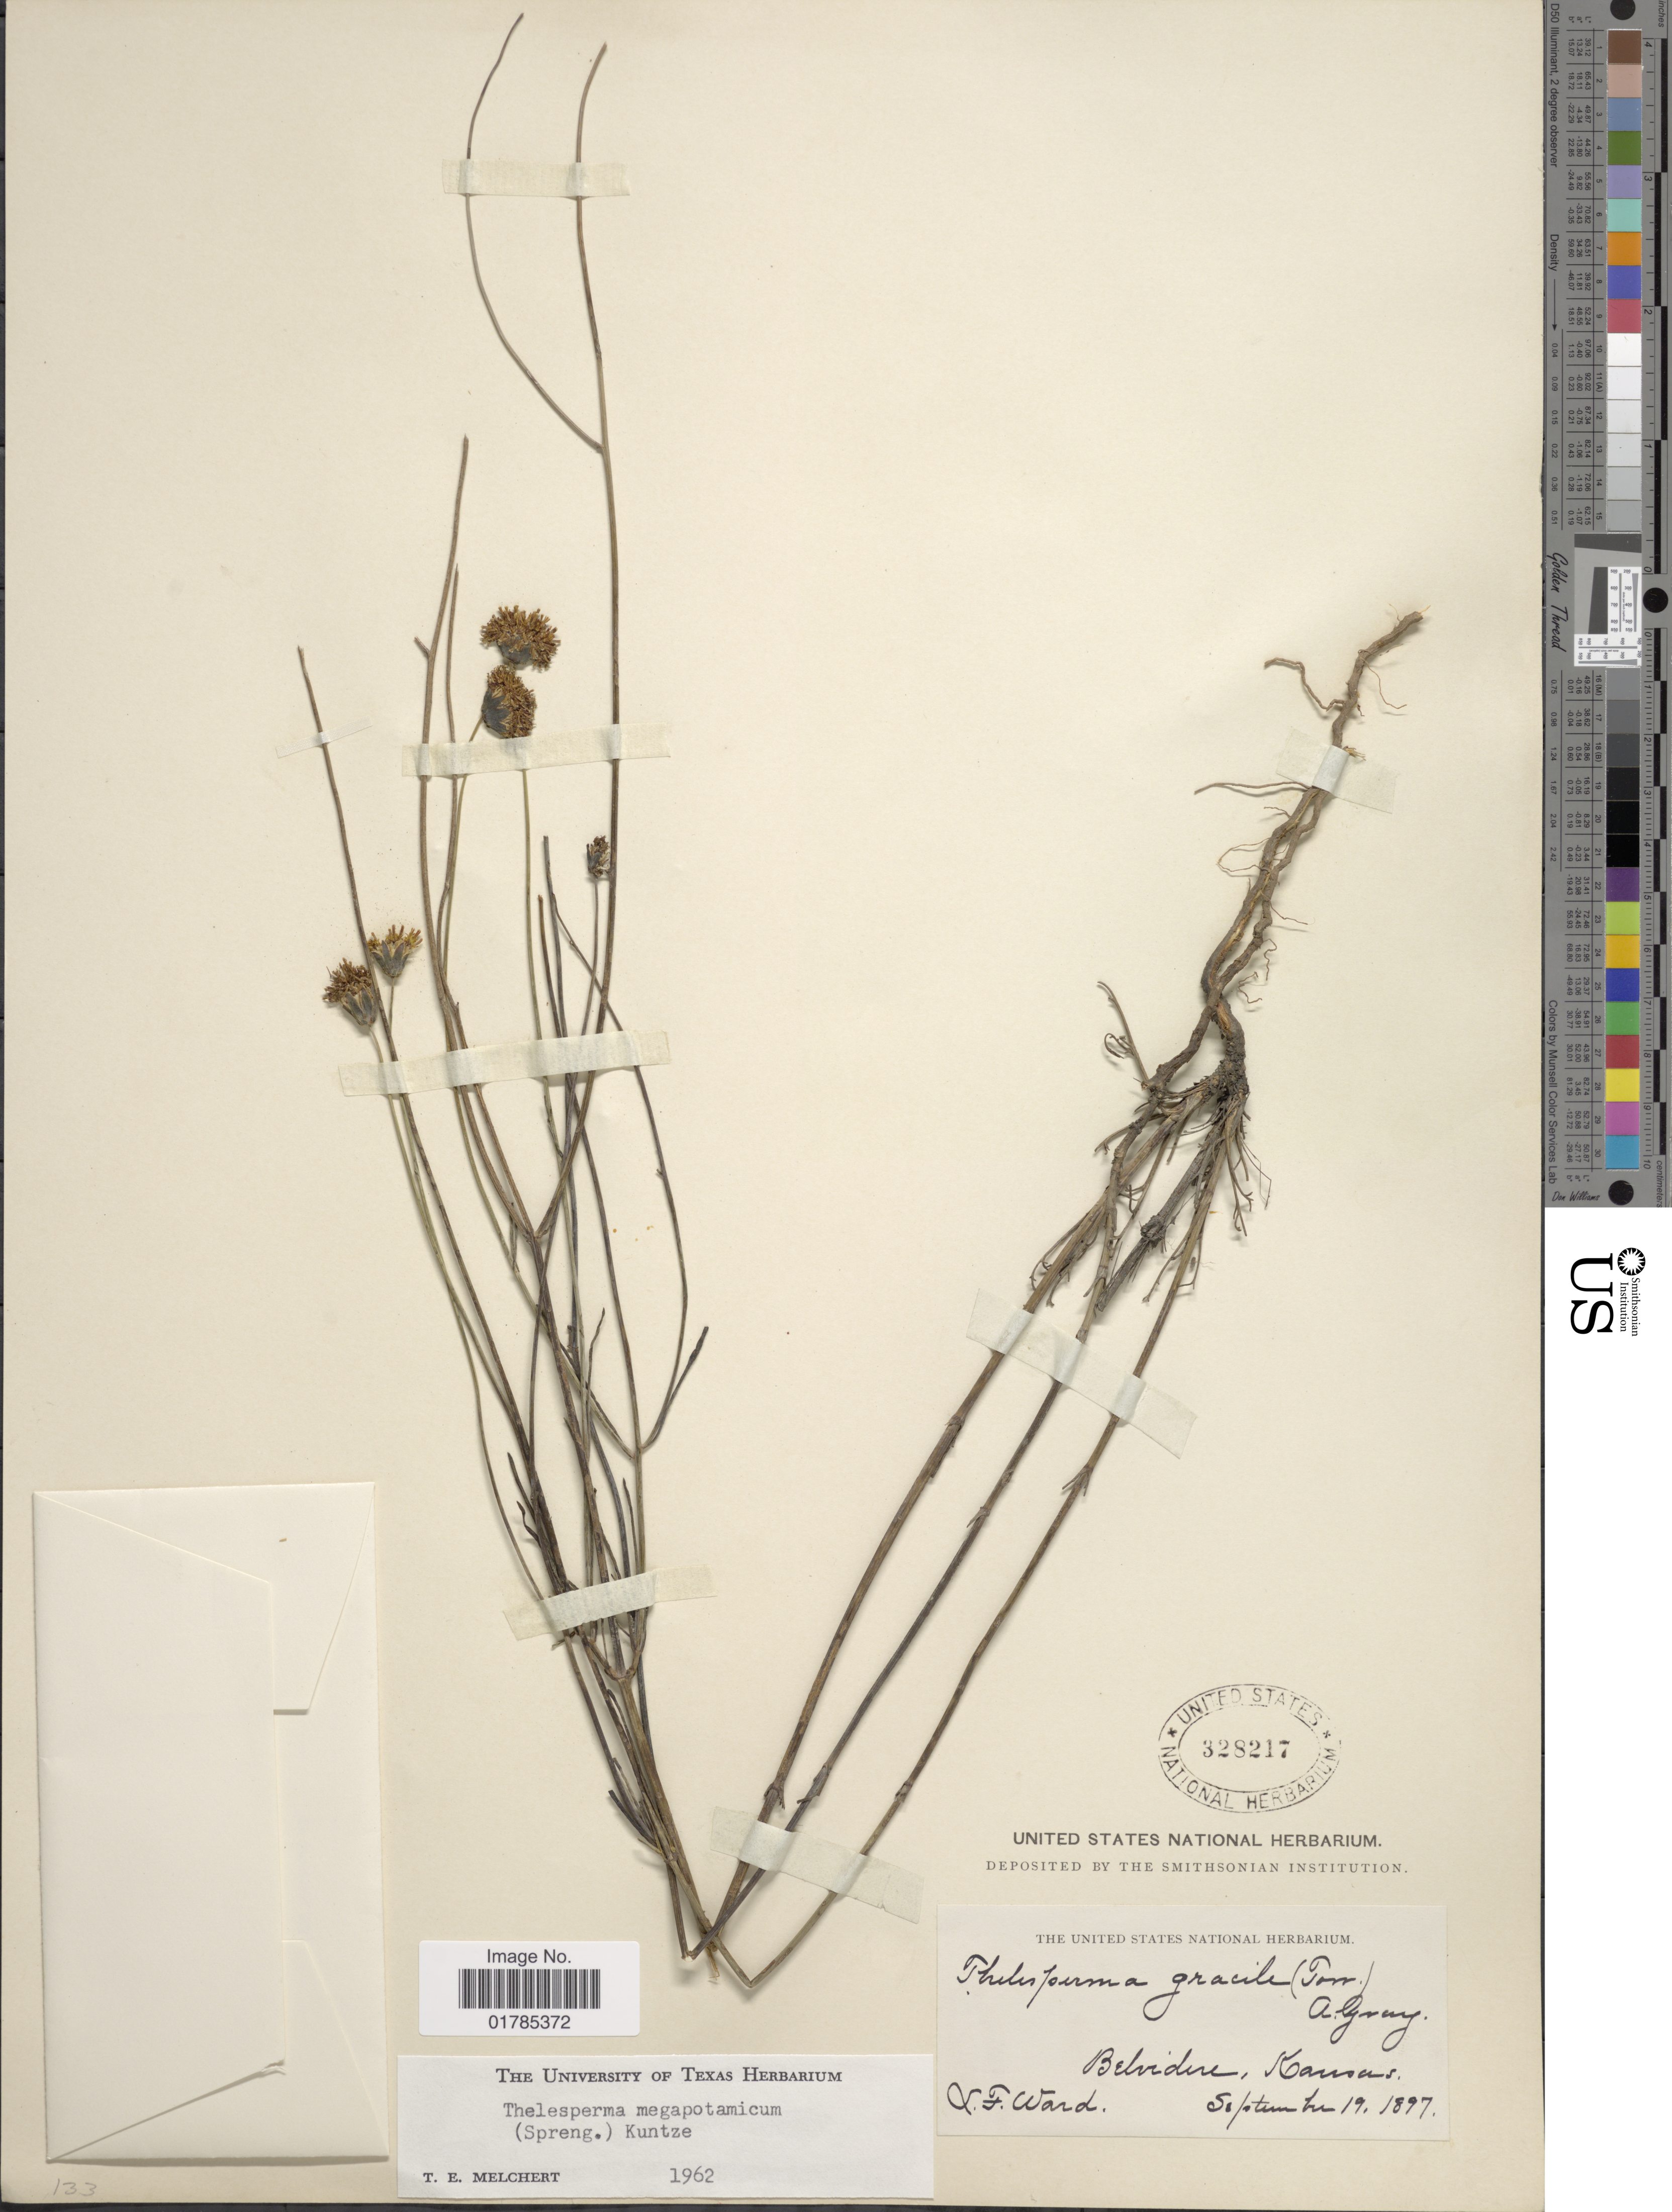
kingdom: Plantae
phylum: Tracheophyta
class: Magnoliopsida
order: Asterales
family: Asteraceae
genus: Thelesperma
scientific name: Thelesperma megapotamicum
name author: (Spreng.) Herter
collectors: L. Ward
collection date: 1897-09-19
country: United States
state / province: Kansas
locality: Belvidere.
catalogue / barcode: US 328217